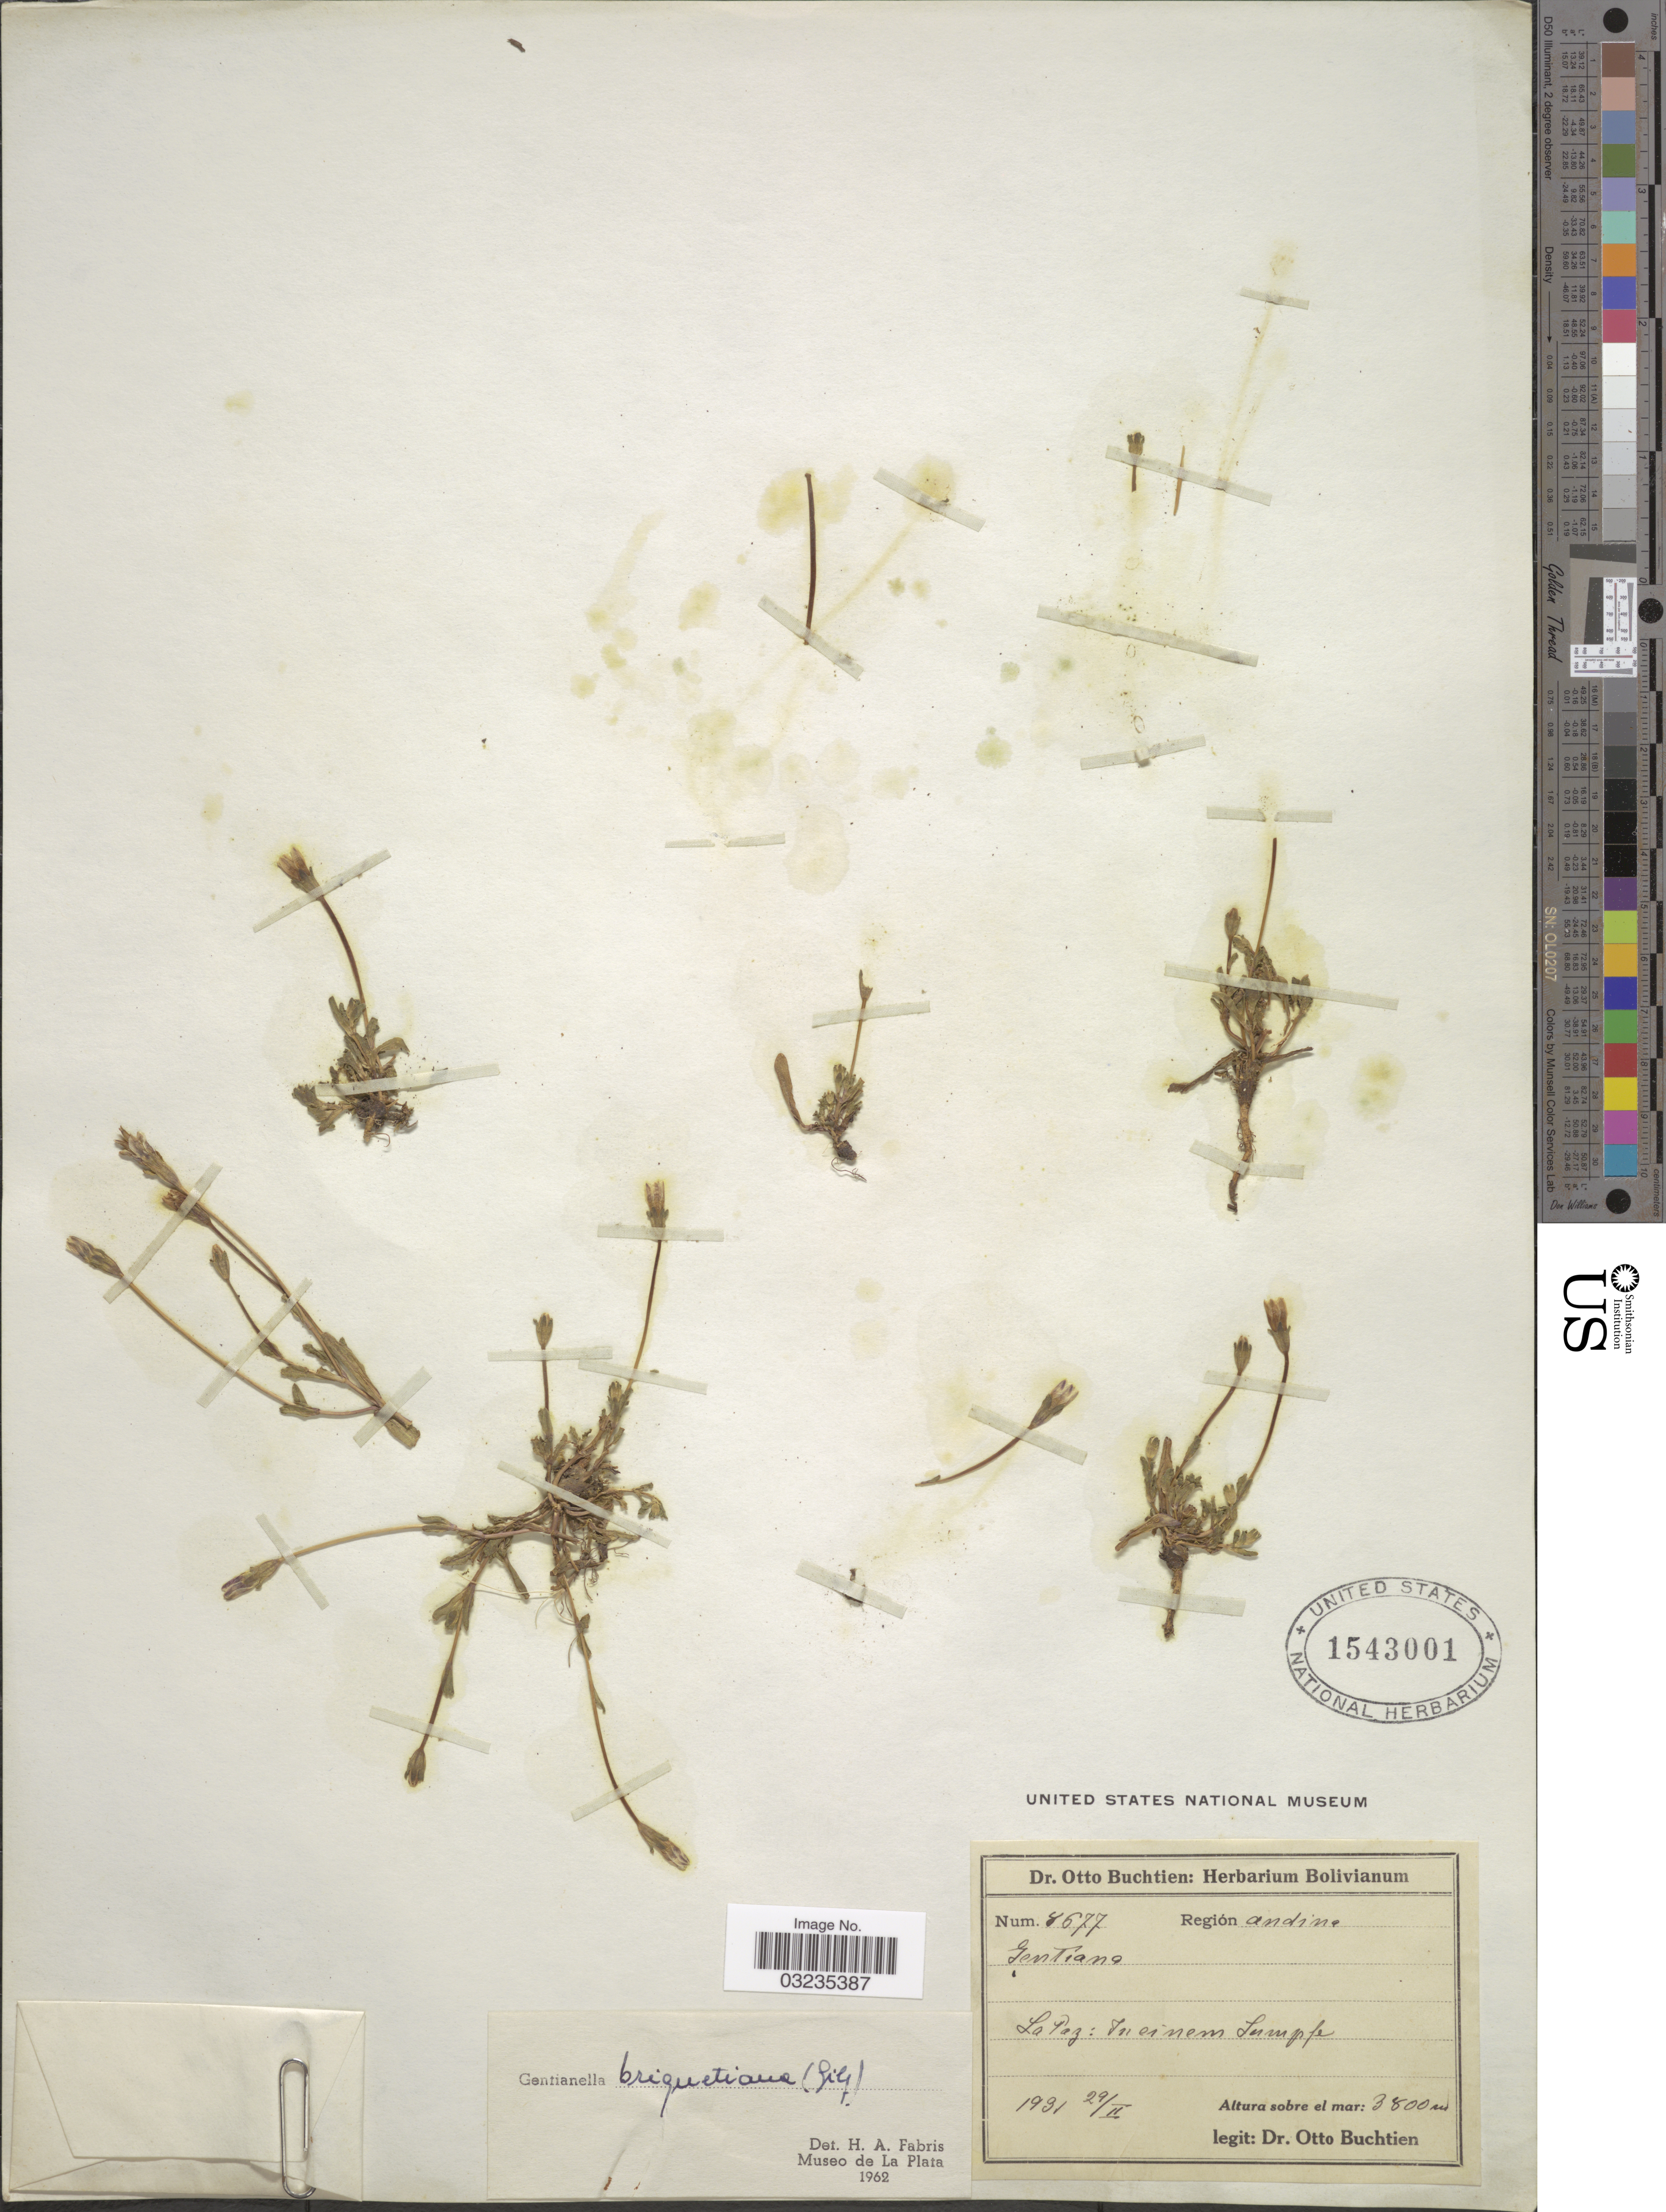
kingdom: Plantae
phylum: Tracheophyta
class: Magnoliopsida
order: Gentianales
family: Gentianaceae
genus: Gentiana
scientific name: Gentiana briquetiana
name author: Gilg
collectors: O. Buchtien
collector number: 8677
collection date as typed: Transcribed d/m/y: 29/2/1931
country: Bolivia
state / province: La Paz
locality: La Paz: In einem Sumpfe. Región andina.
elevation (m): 3800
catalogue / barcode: US 543001